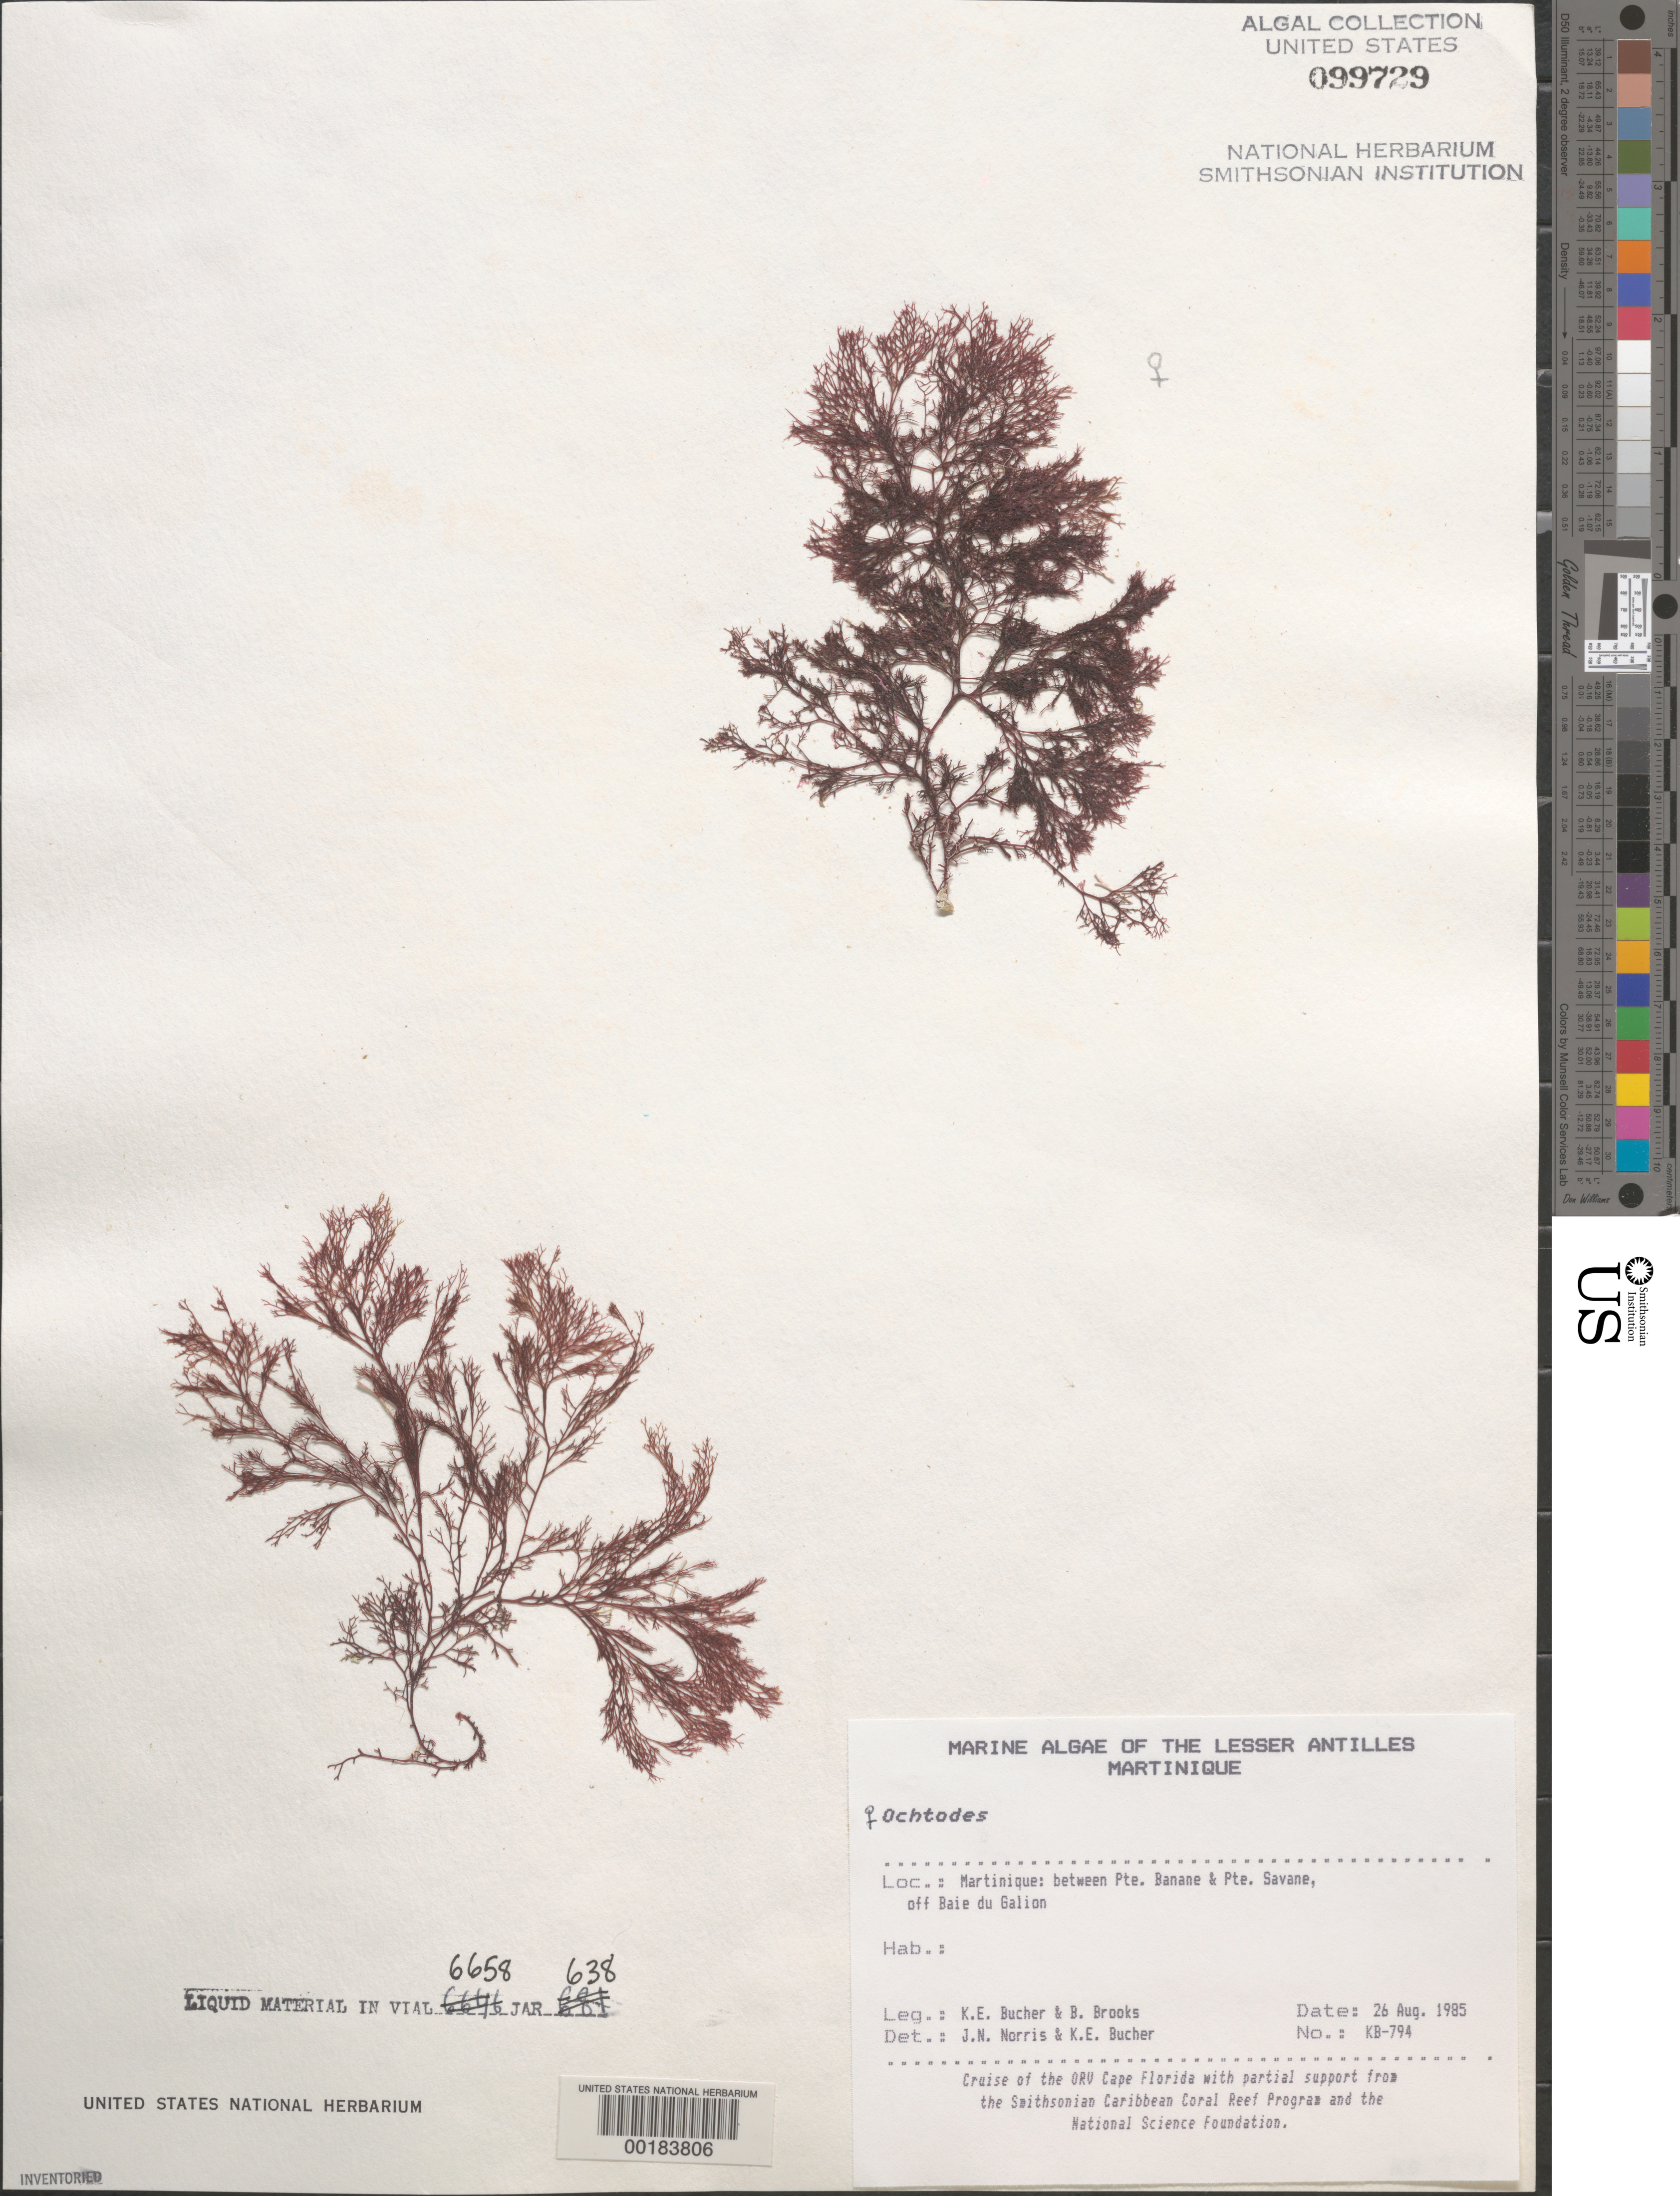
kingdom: Plantae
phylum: Rhodophyta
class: Florideophyceae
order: Gigartinales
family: Rhizophyllidaceae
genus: Ochtodes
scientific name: Ochtodes sp.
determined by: Norris, J. N.; Bucher, K. E.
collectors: K. E. Bucher & B. Brooks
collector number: Kb-794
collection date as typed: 26 Aug 1985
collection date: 1985-08-26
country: Martinique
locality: Between Pointe Banane and Pointe Savane, off Baie du Galion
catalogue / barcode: US 99729